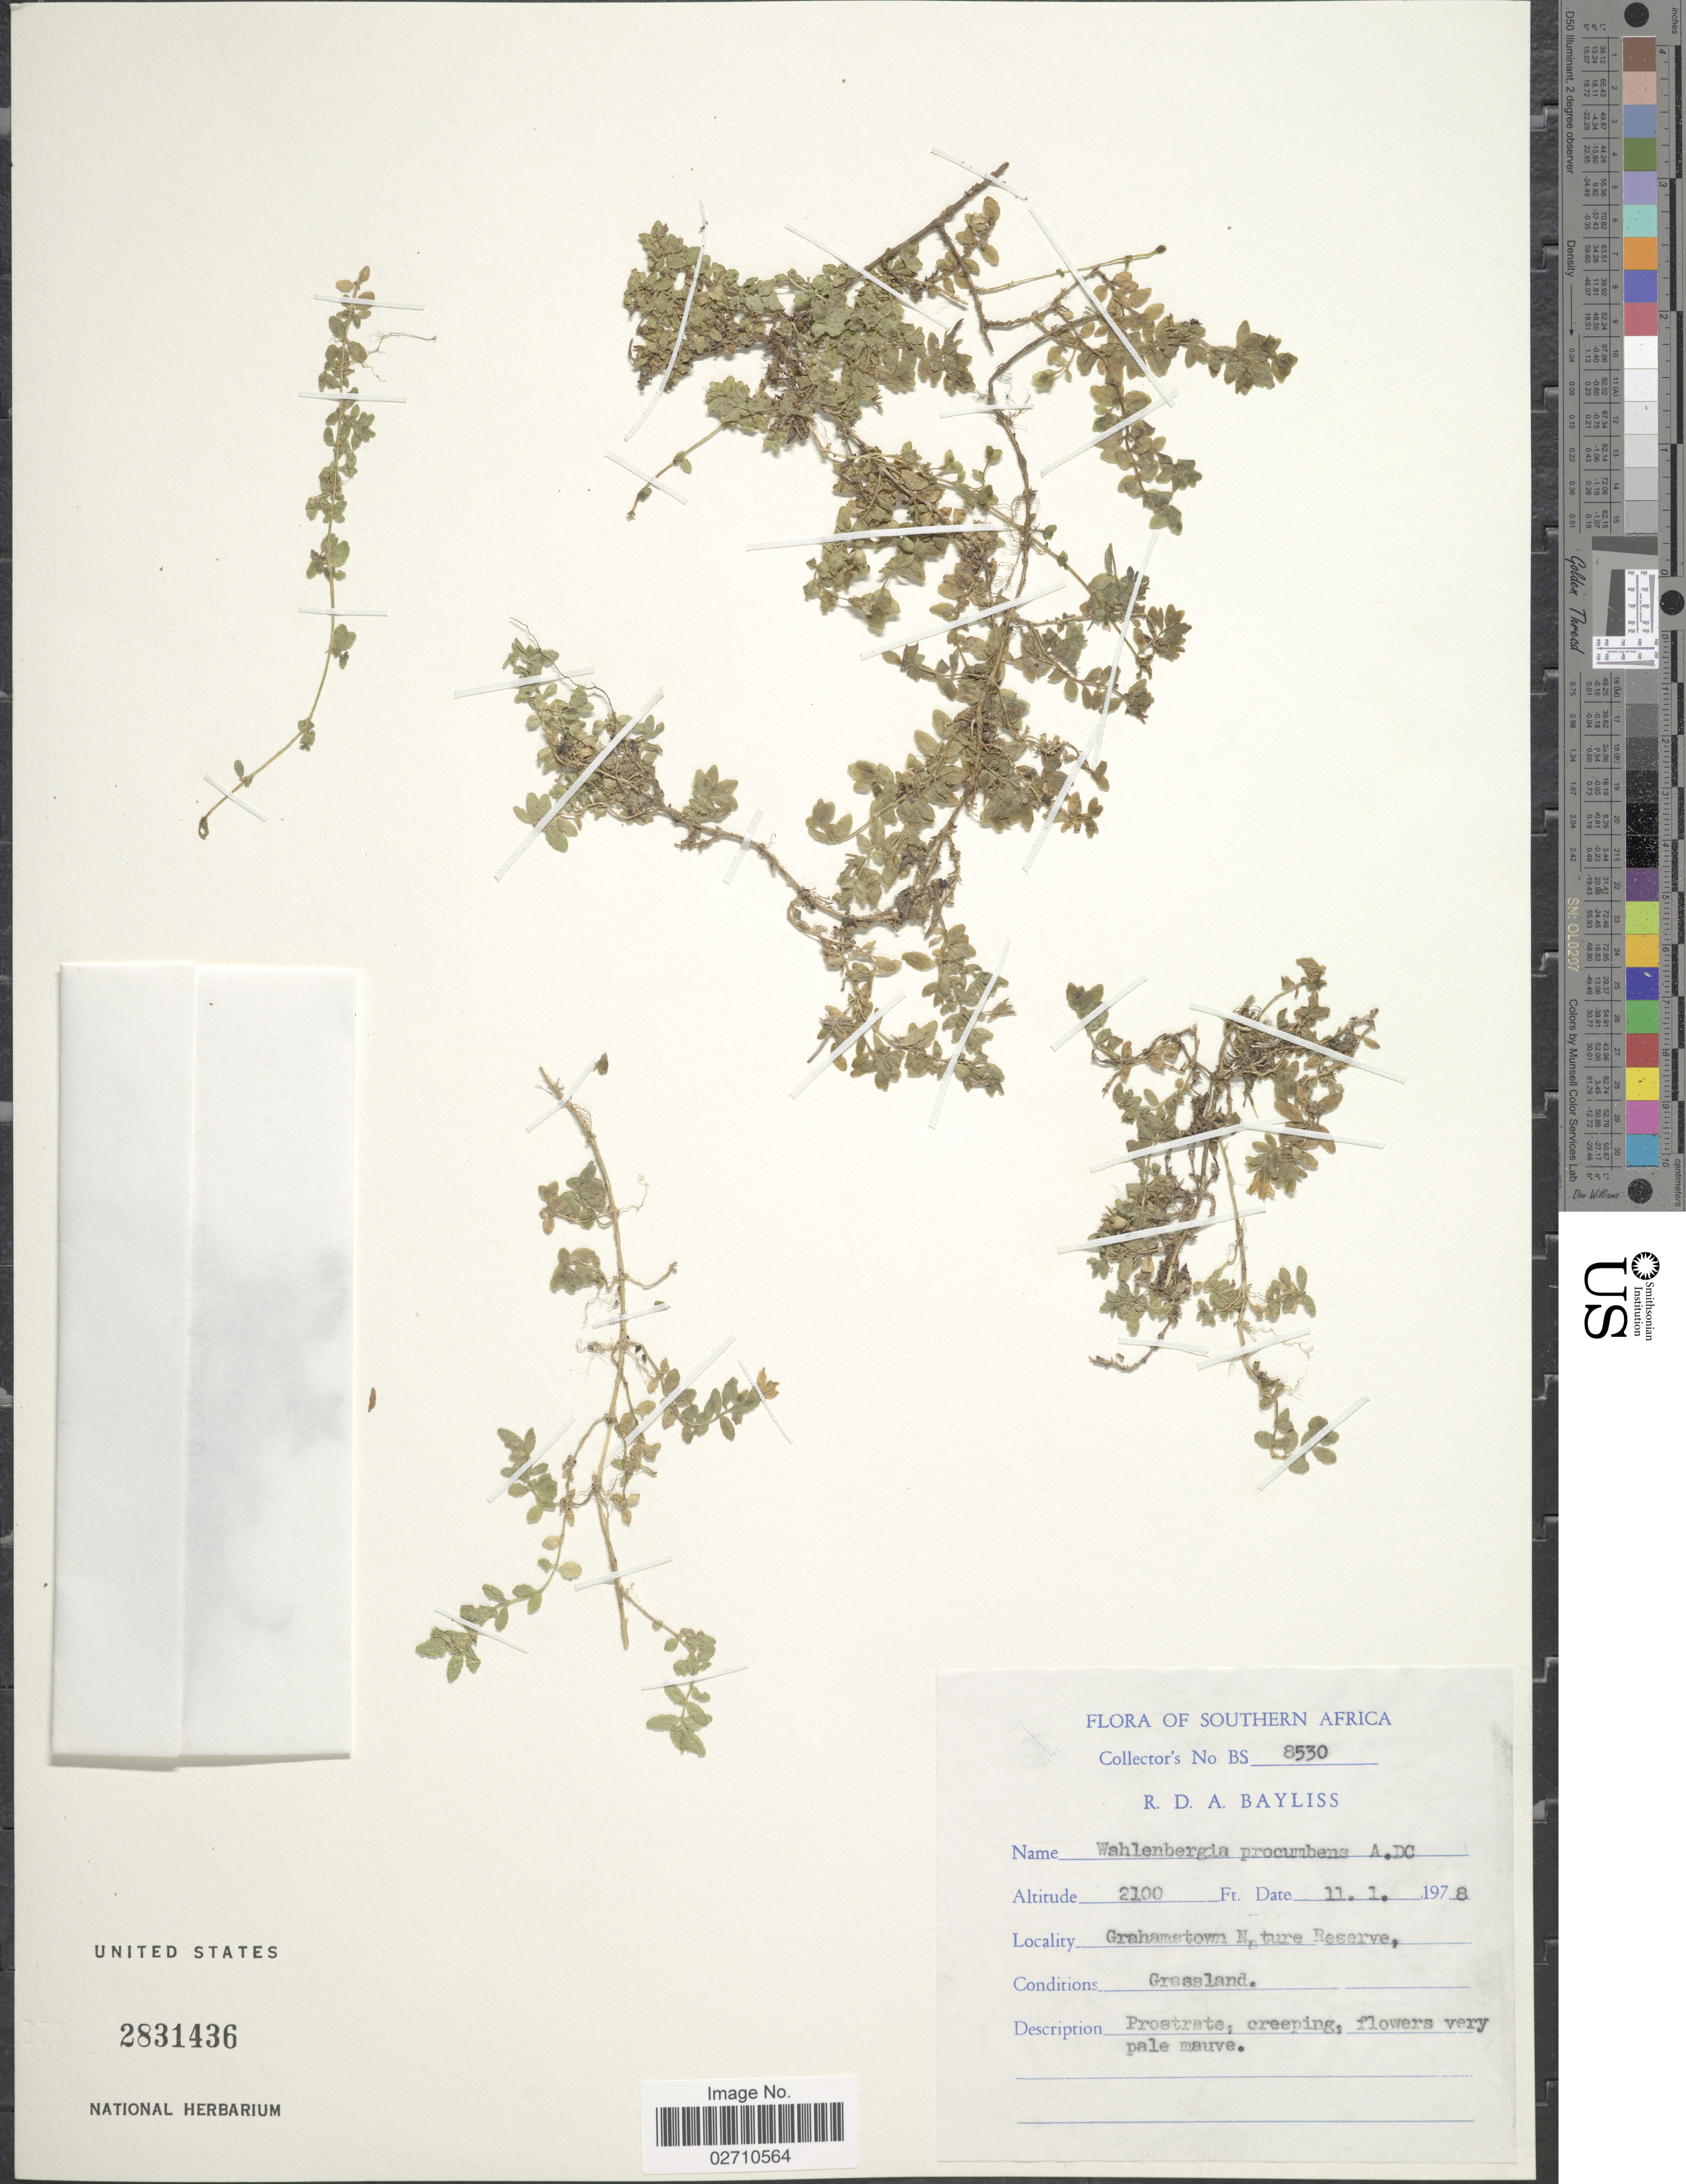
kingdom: Plantae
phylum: Tracheophyta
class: Magnoliopsida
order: Asterales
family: Campanulaceae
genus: Wahlenbergia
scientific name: Wahlenbergia procumbens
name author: A. DC.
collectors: R. Bayliss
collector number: BS8530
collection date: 1978-01-11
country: South Africa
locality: Grahamstown Nature Reserve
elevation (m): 640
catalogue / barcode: US 2831436